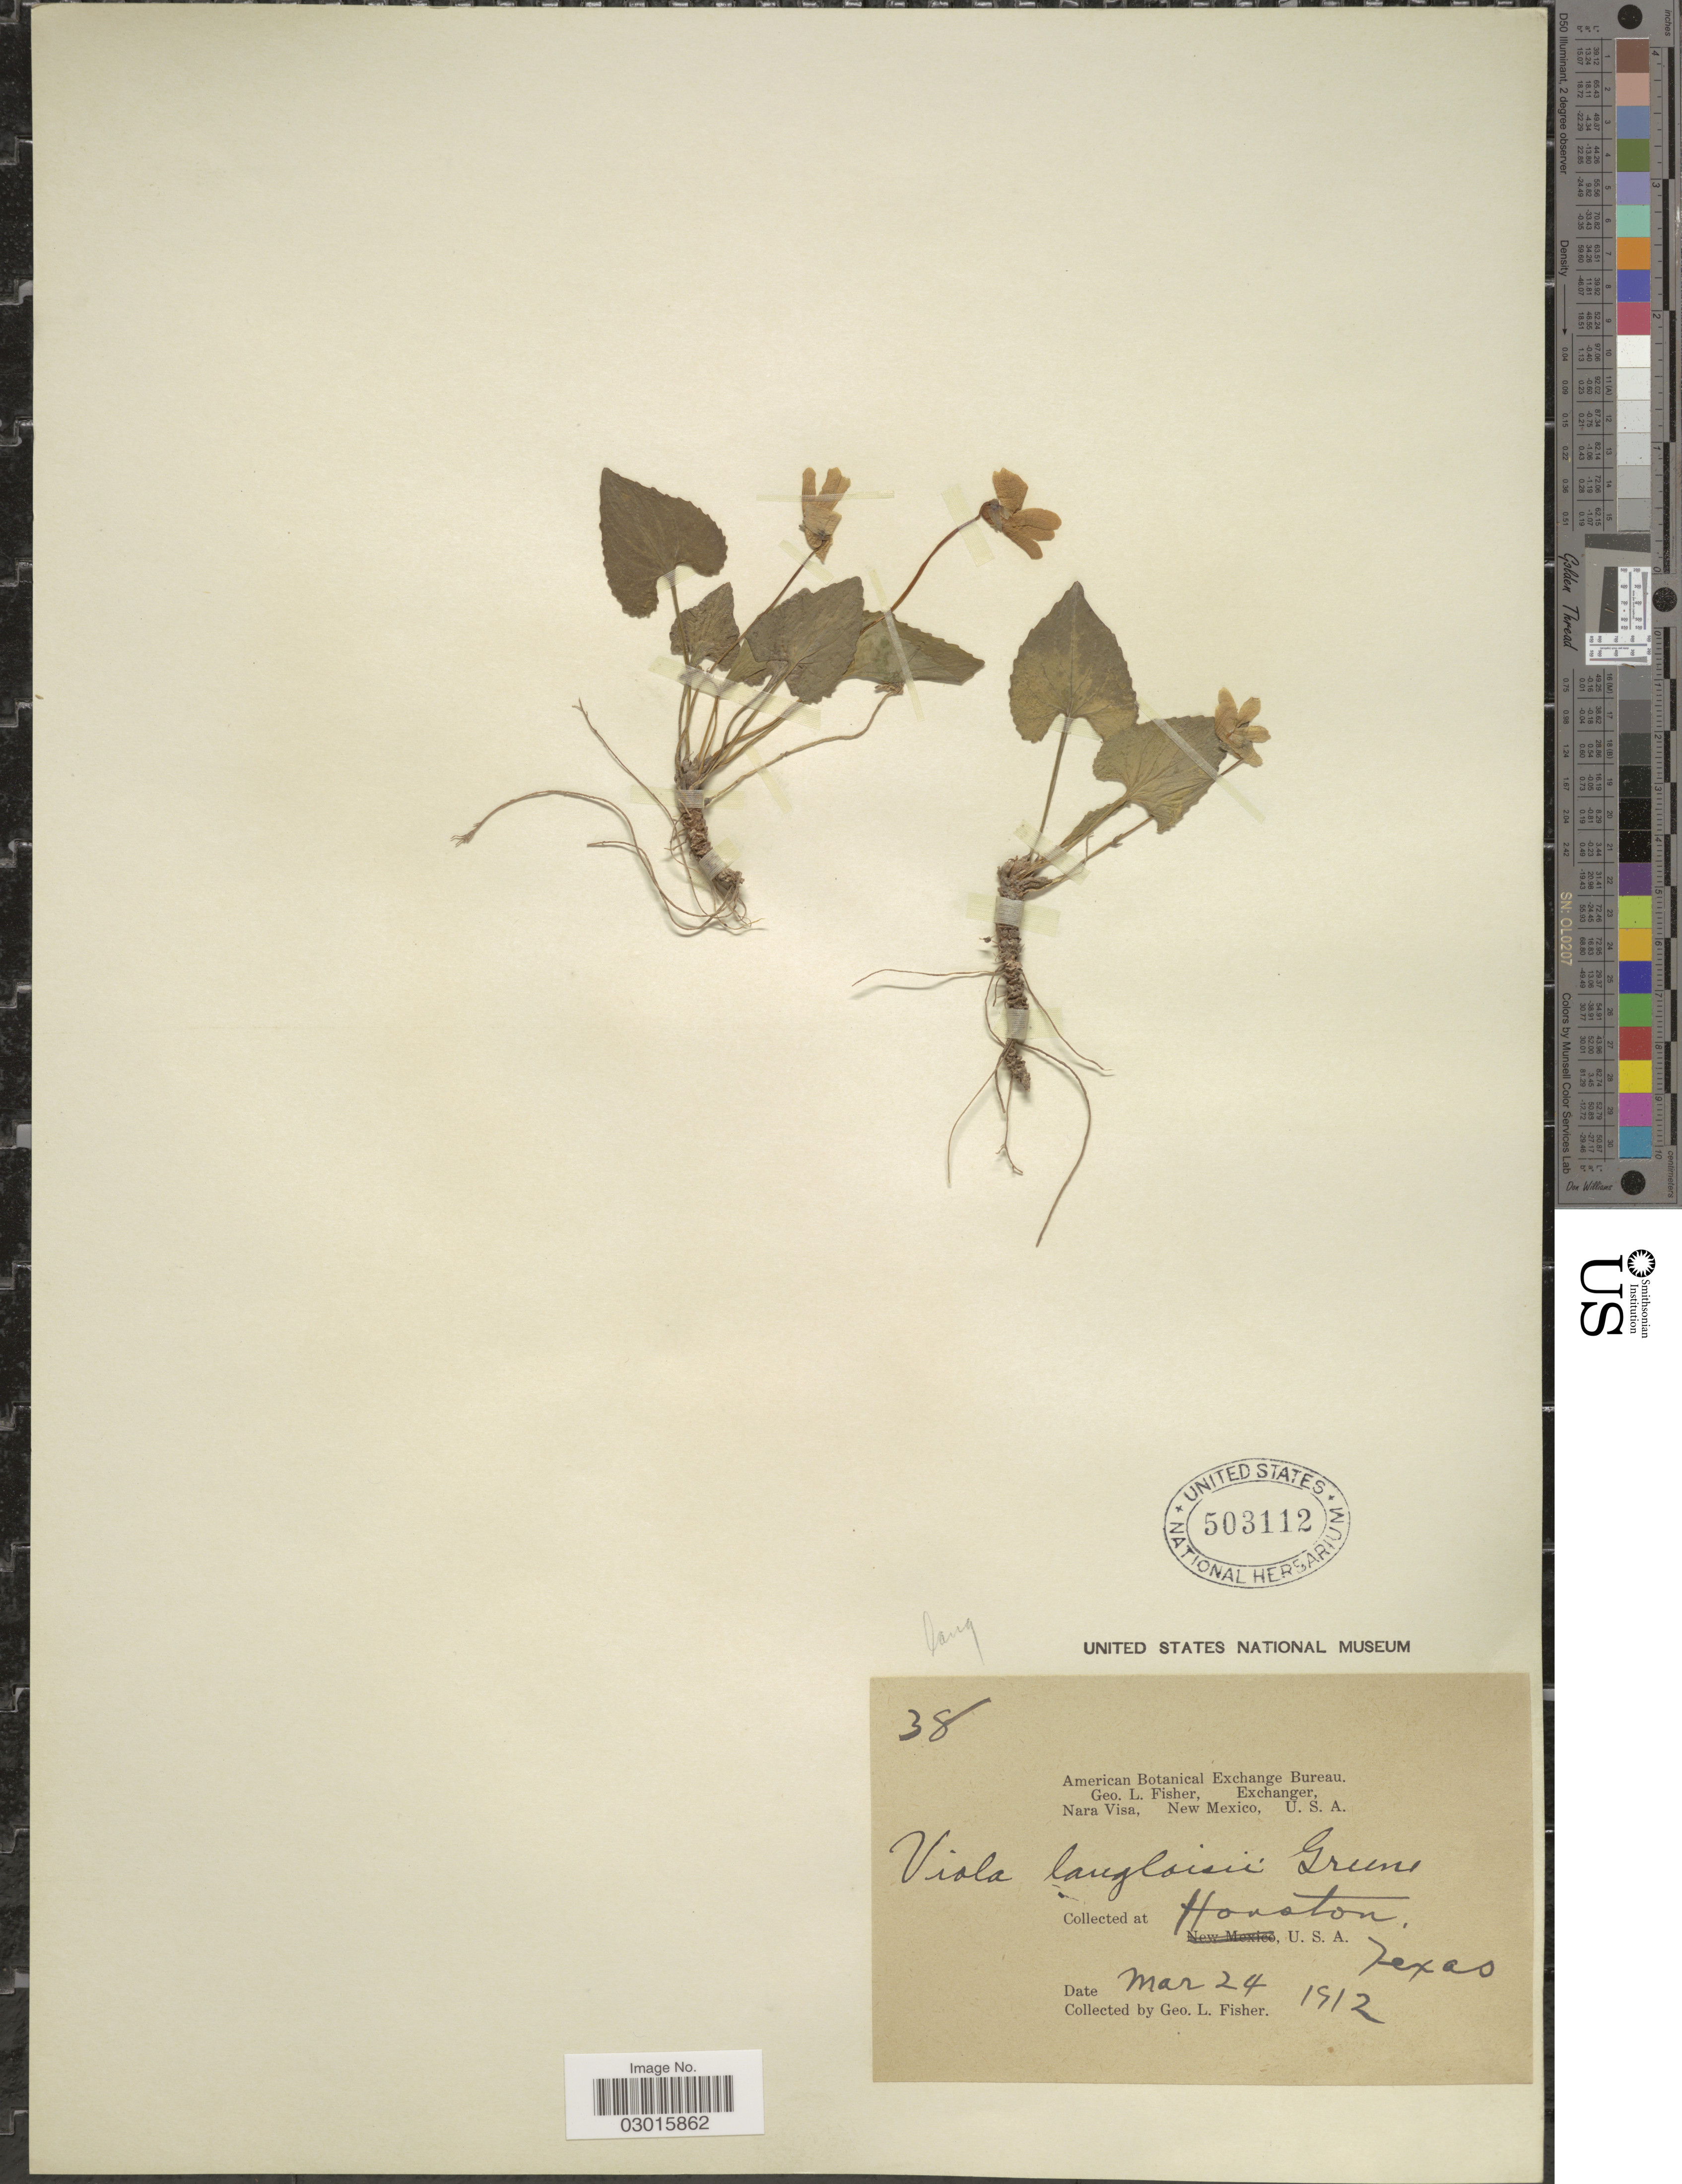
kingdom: Plantae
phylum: Tracheophyta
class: Magnoliopsida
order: Malpighiales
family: Violaceae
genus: Viola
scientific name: Viola langloisii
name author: Greene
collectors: G. L. Fisher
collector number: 38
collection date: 1912-03-24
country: United States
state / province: Texas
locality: Houston.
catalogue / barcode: US 503112